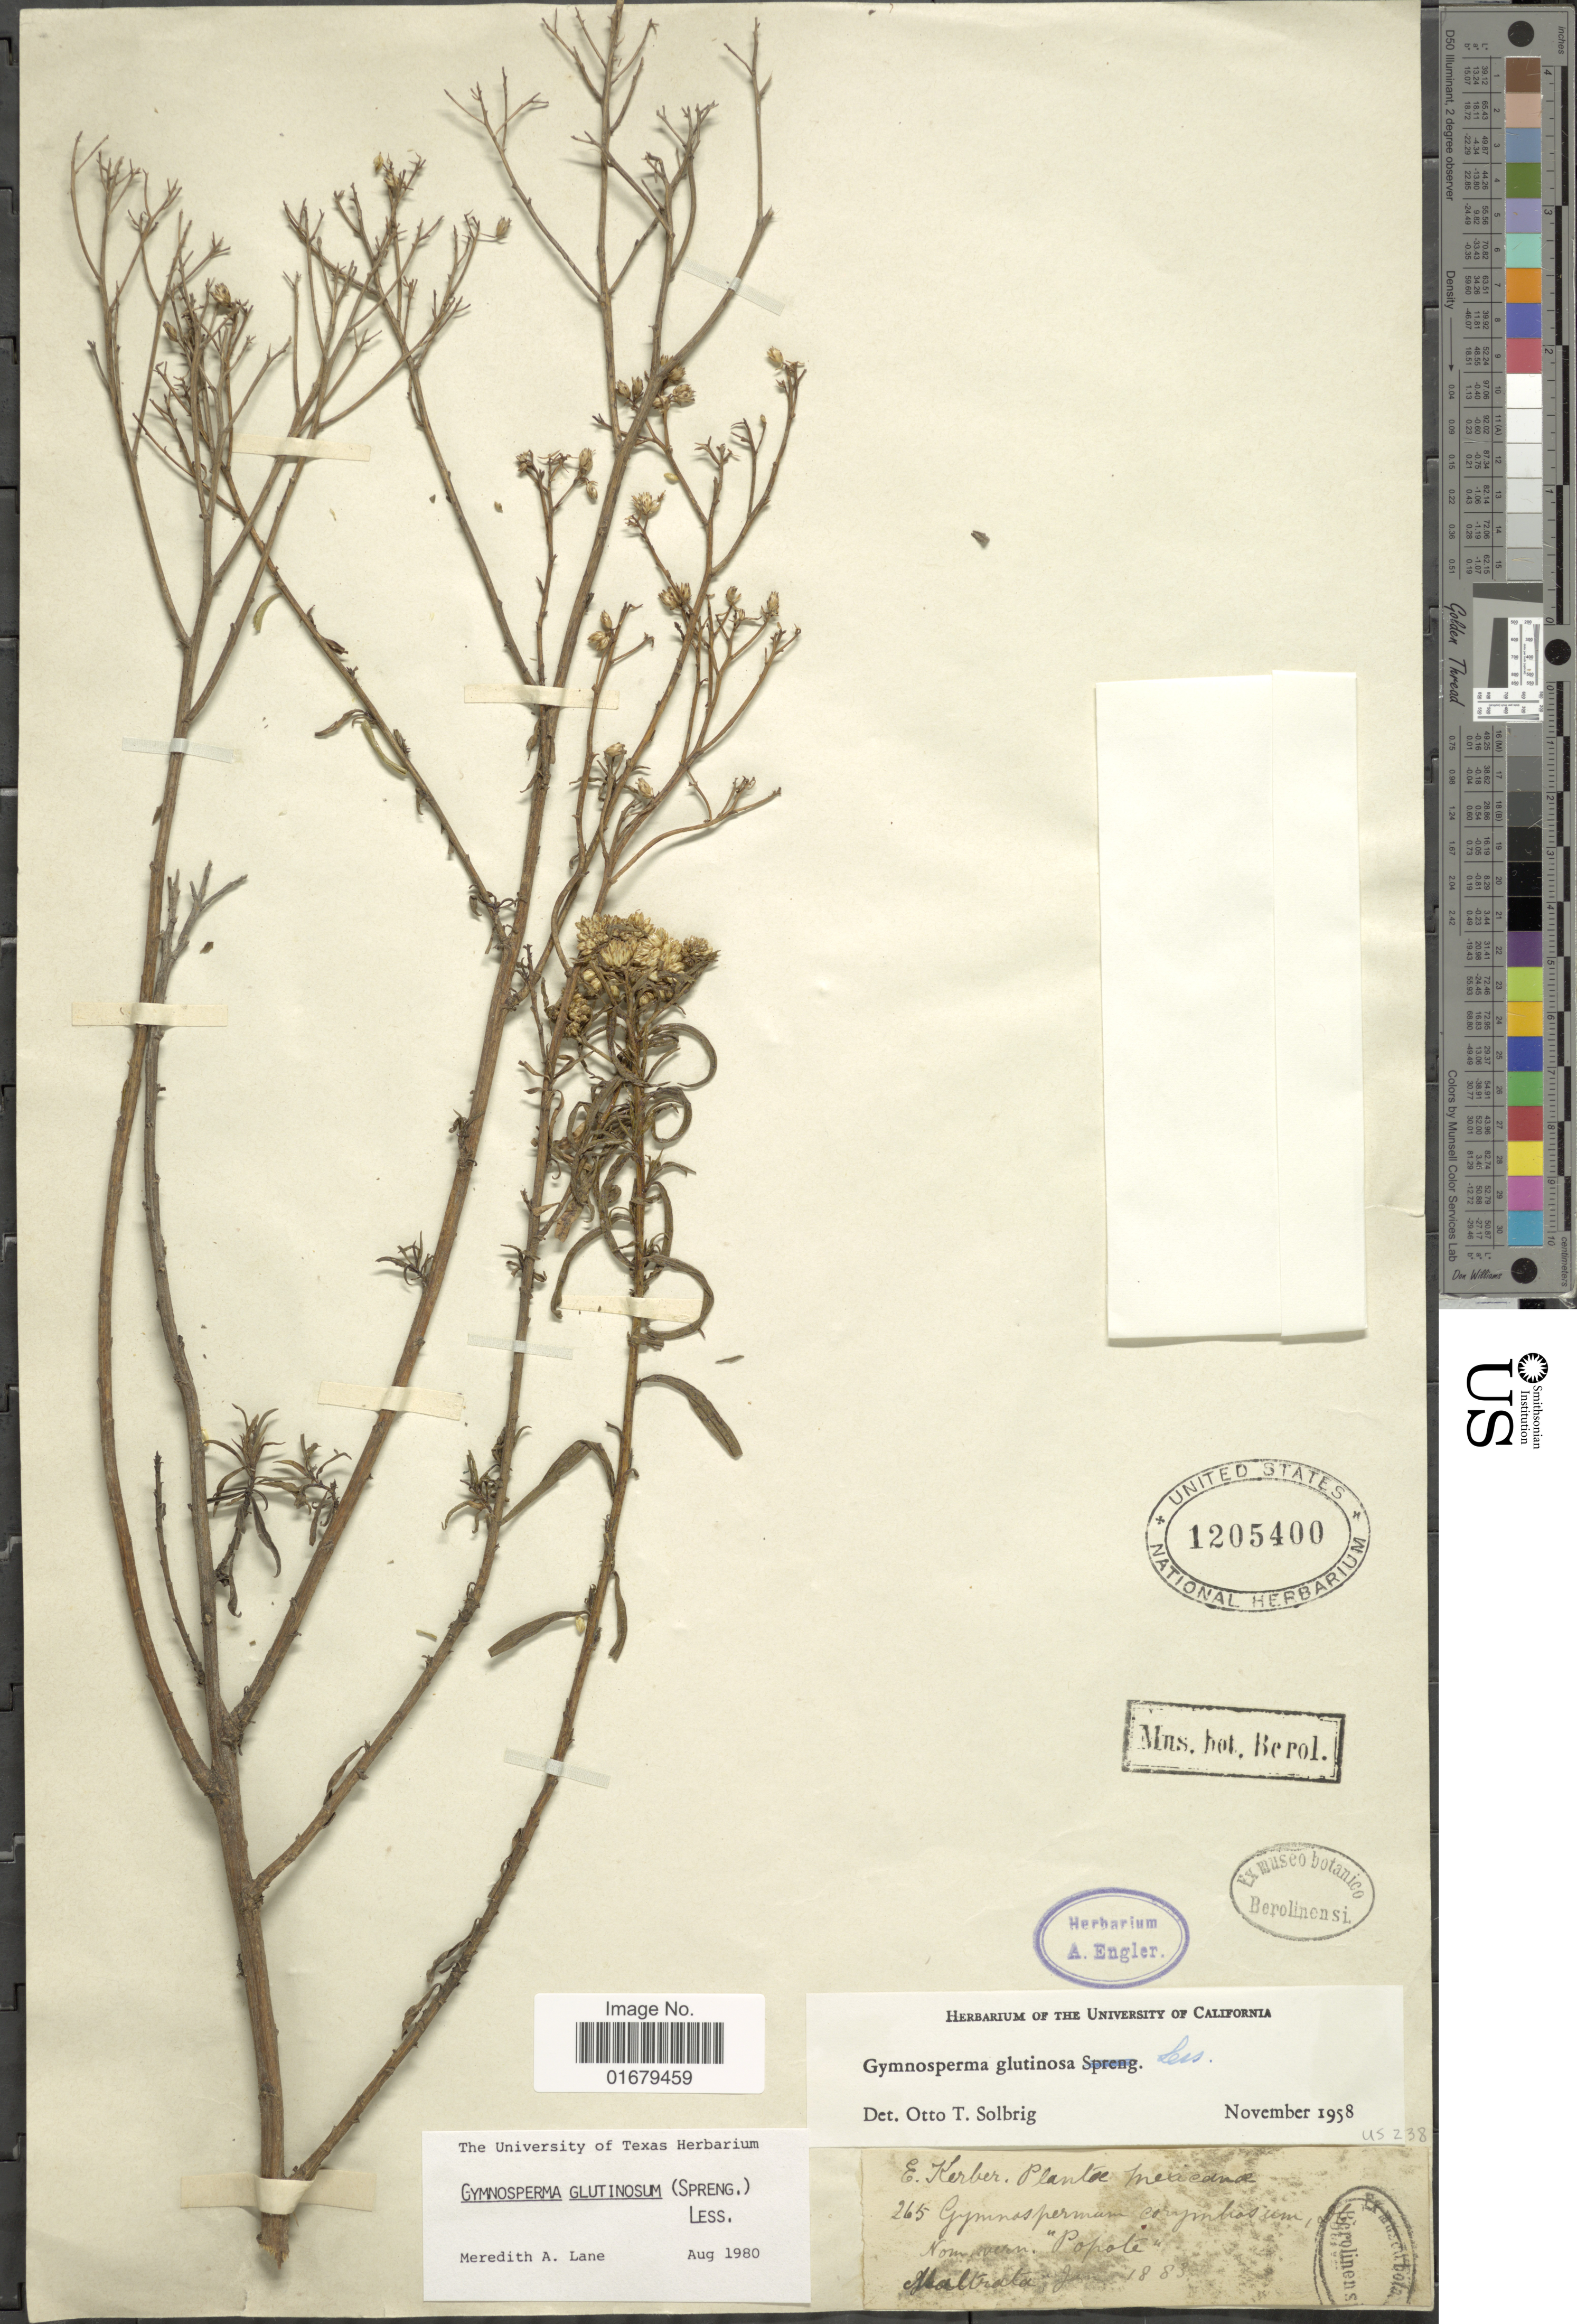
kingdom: Plantae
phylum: Tracheophyta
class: Magnoliopsida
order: Asterales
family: Asteraceae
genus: Gymnosperma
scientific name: Gymnosperma glutinosum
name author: (Spreng.) Less.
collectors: E. Kerber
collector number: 265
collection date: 1883-01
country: Mexico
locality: Maltrata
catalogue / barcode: US 1205400